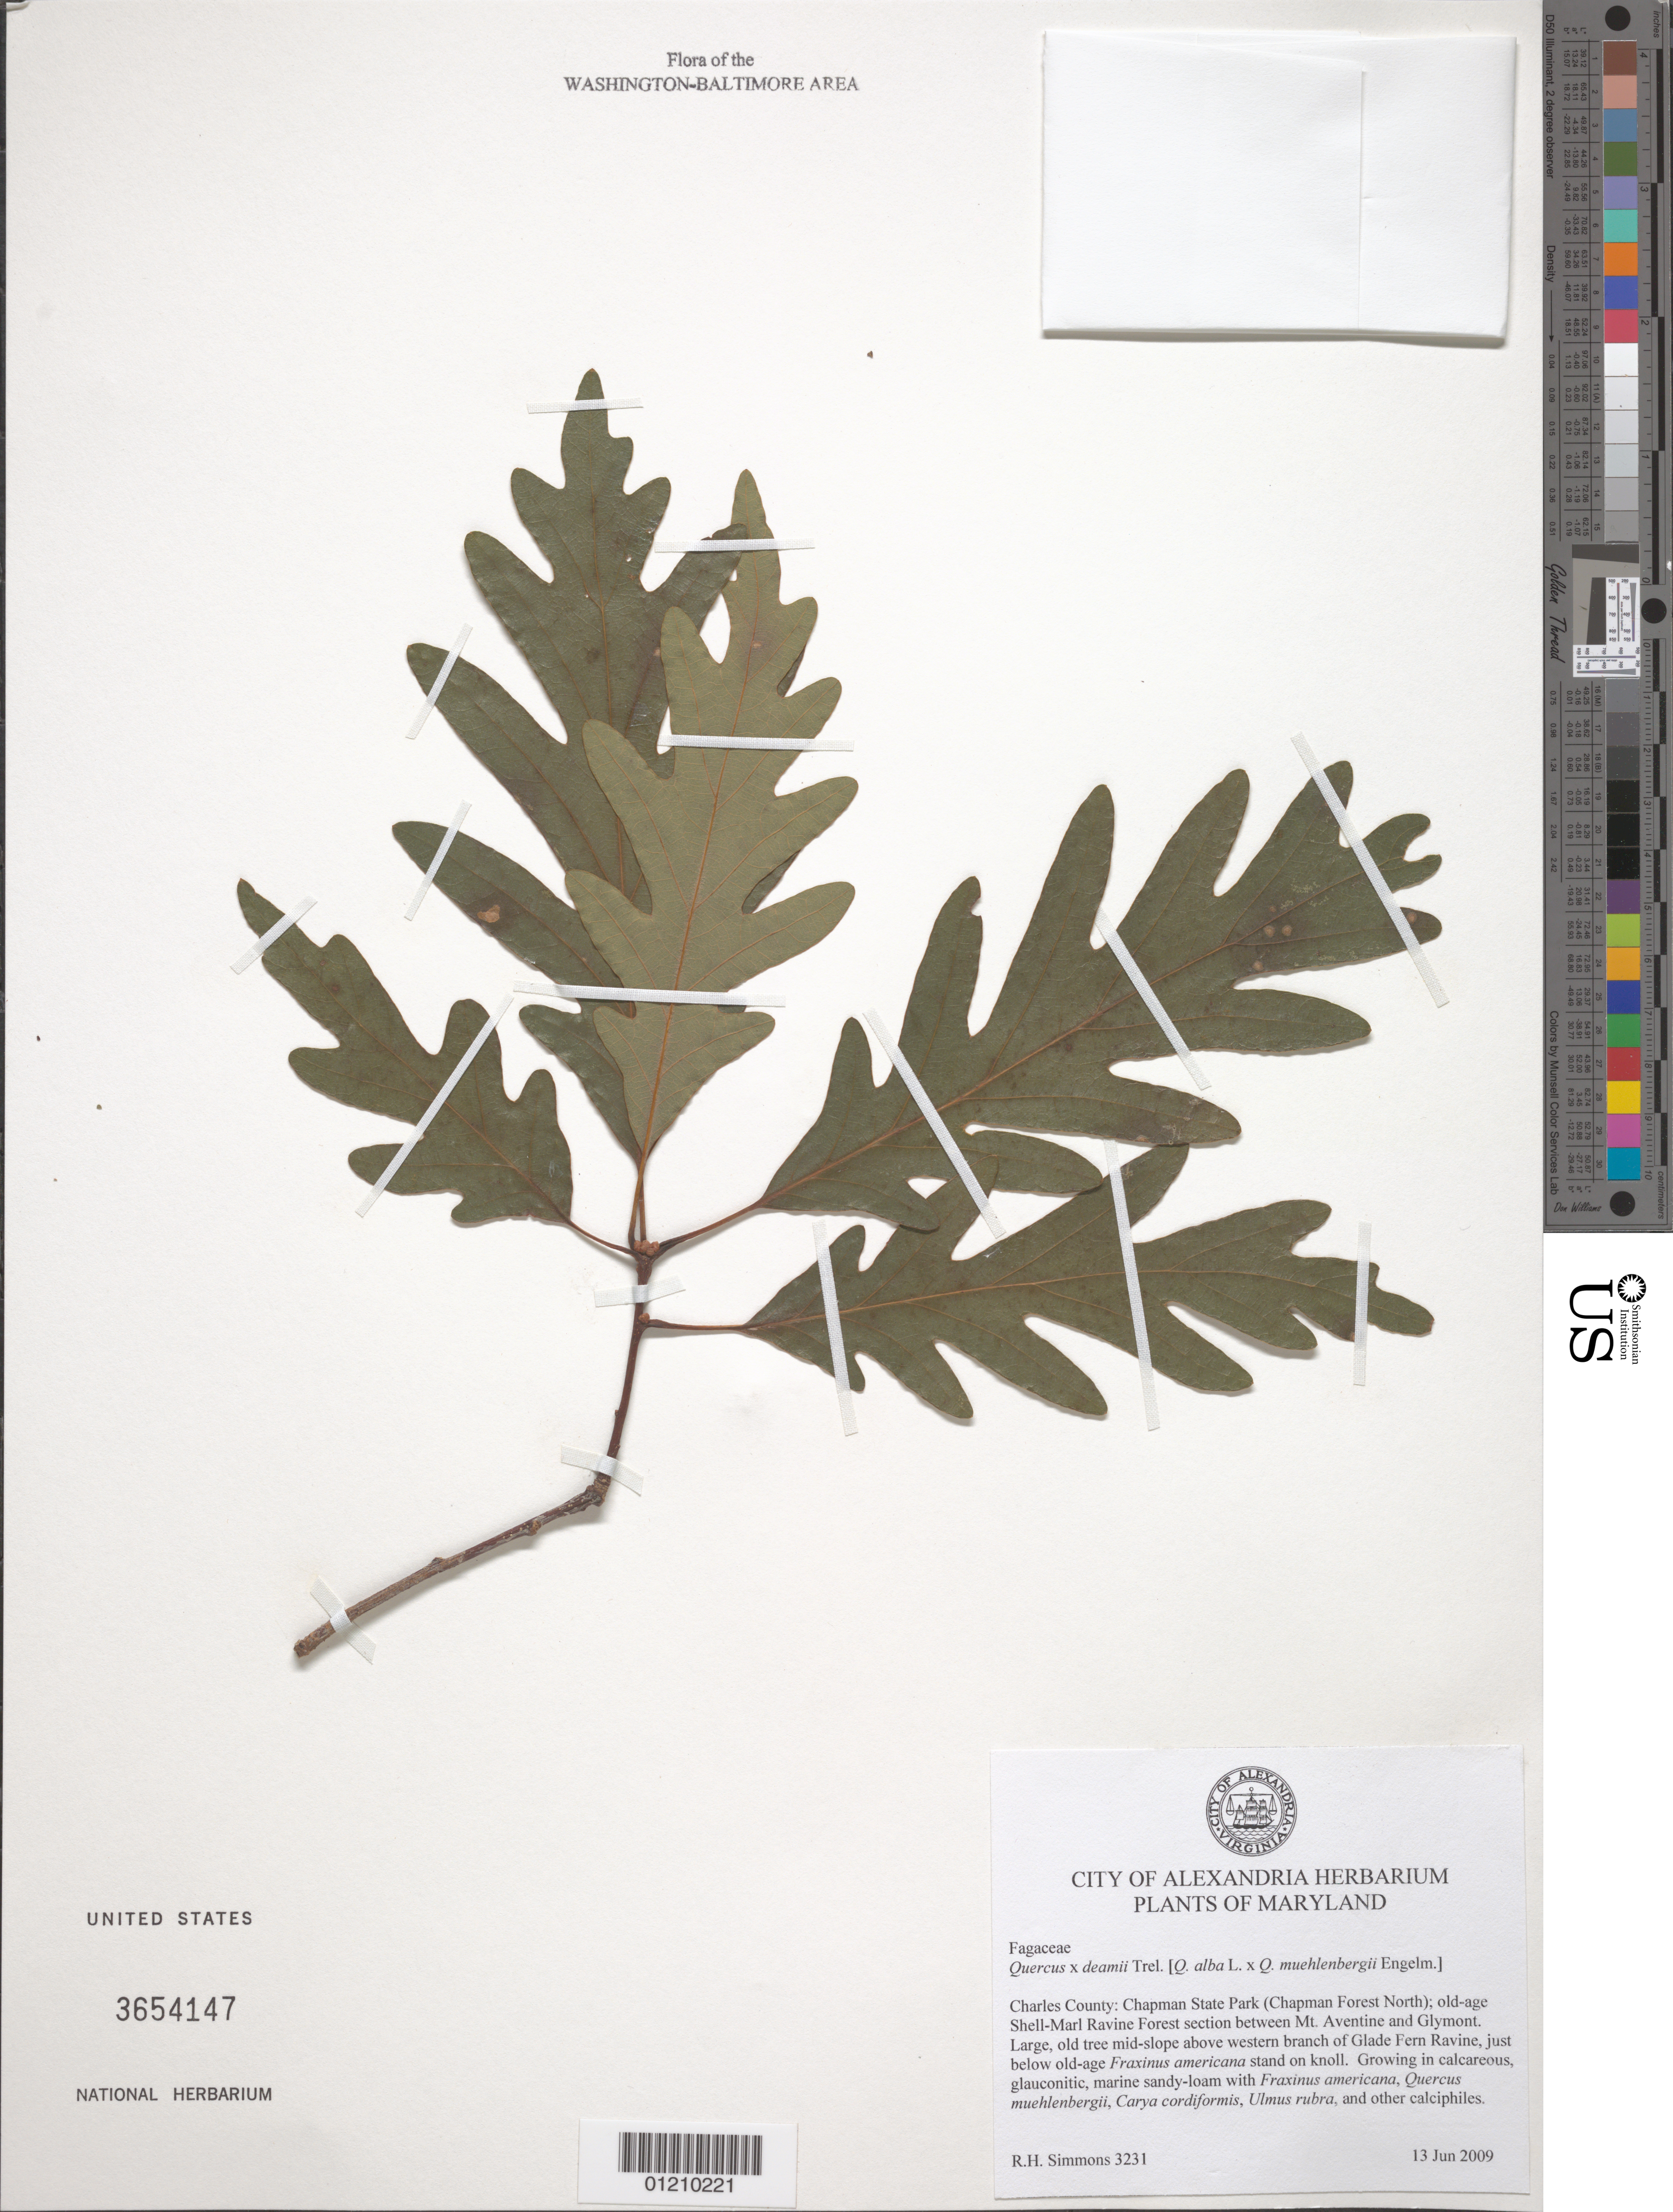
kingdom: Plantae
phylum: Tracheophyta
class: Magnoliopsida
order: Fagales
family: Fagaceae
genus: Quercus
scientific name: Quercus x deamii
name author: Trel.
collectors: R. H. Simmons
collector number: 3231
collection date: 2009-06-13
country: United States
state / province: Maryland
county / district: Charles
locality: Chapman State Park ( Chapman Forest North); old- age Shell- Marl Ravine Forest section between Mt. Aventine and Glymont.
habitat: growing in calcareous, glauconitic, marine sandy-loam.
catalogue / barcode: US 3654147